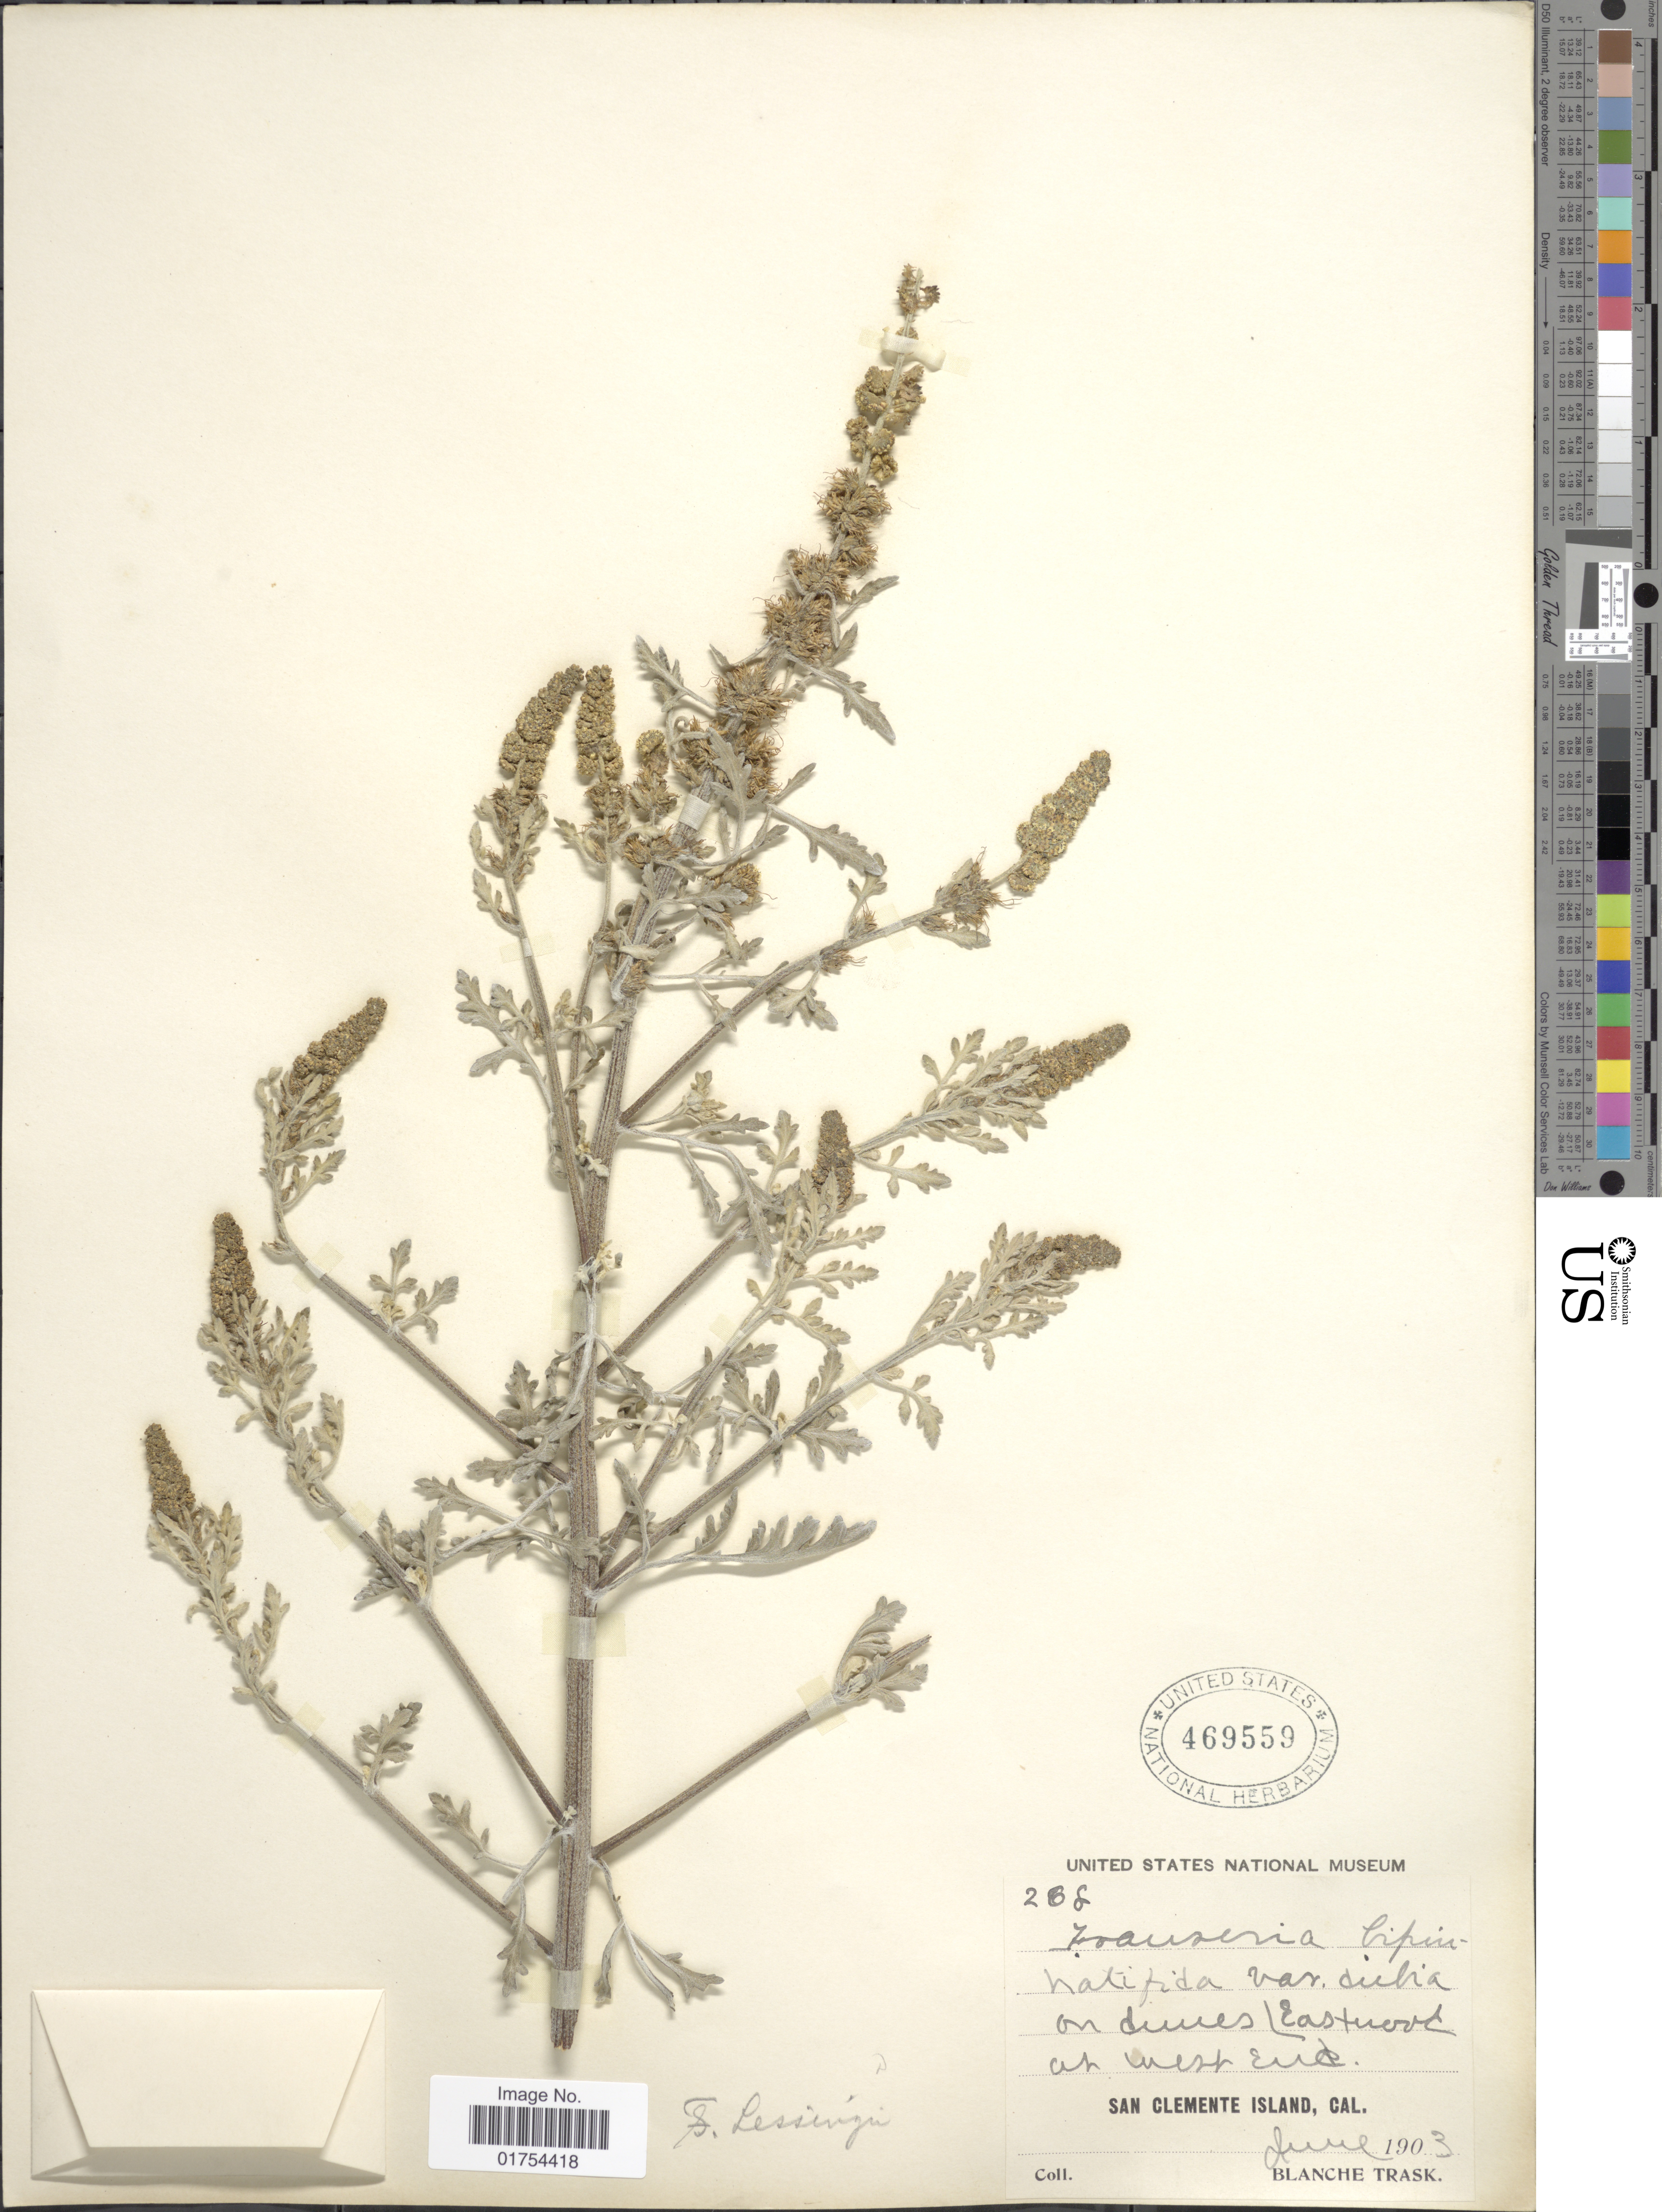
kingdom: Plantae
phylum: Tracheophyta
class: Magnoliopsida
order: Asterales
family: Asteraceae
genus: Franseria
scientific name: Franseria bipinnatifida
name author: (A. Gray) A. Gray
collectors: B. Trask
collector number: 208*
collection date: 1903-06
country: United States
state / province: California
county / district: Los Angeles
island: San Clemente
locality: San Clemente Island, Cal.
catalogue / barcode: US 469559